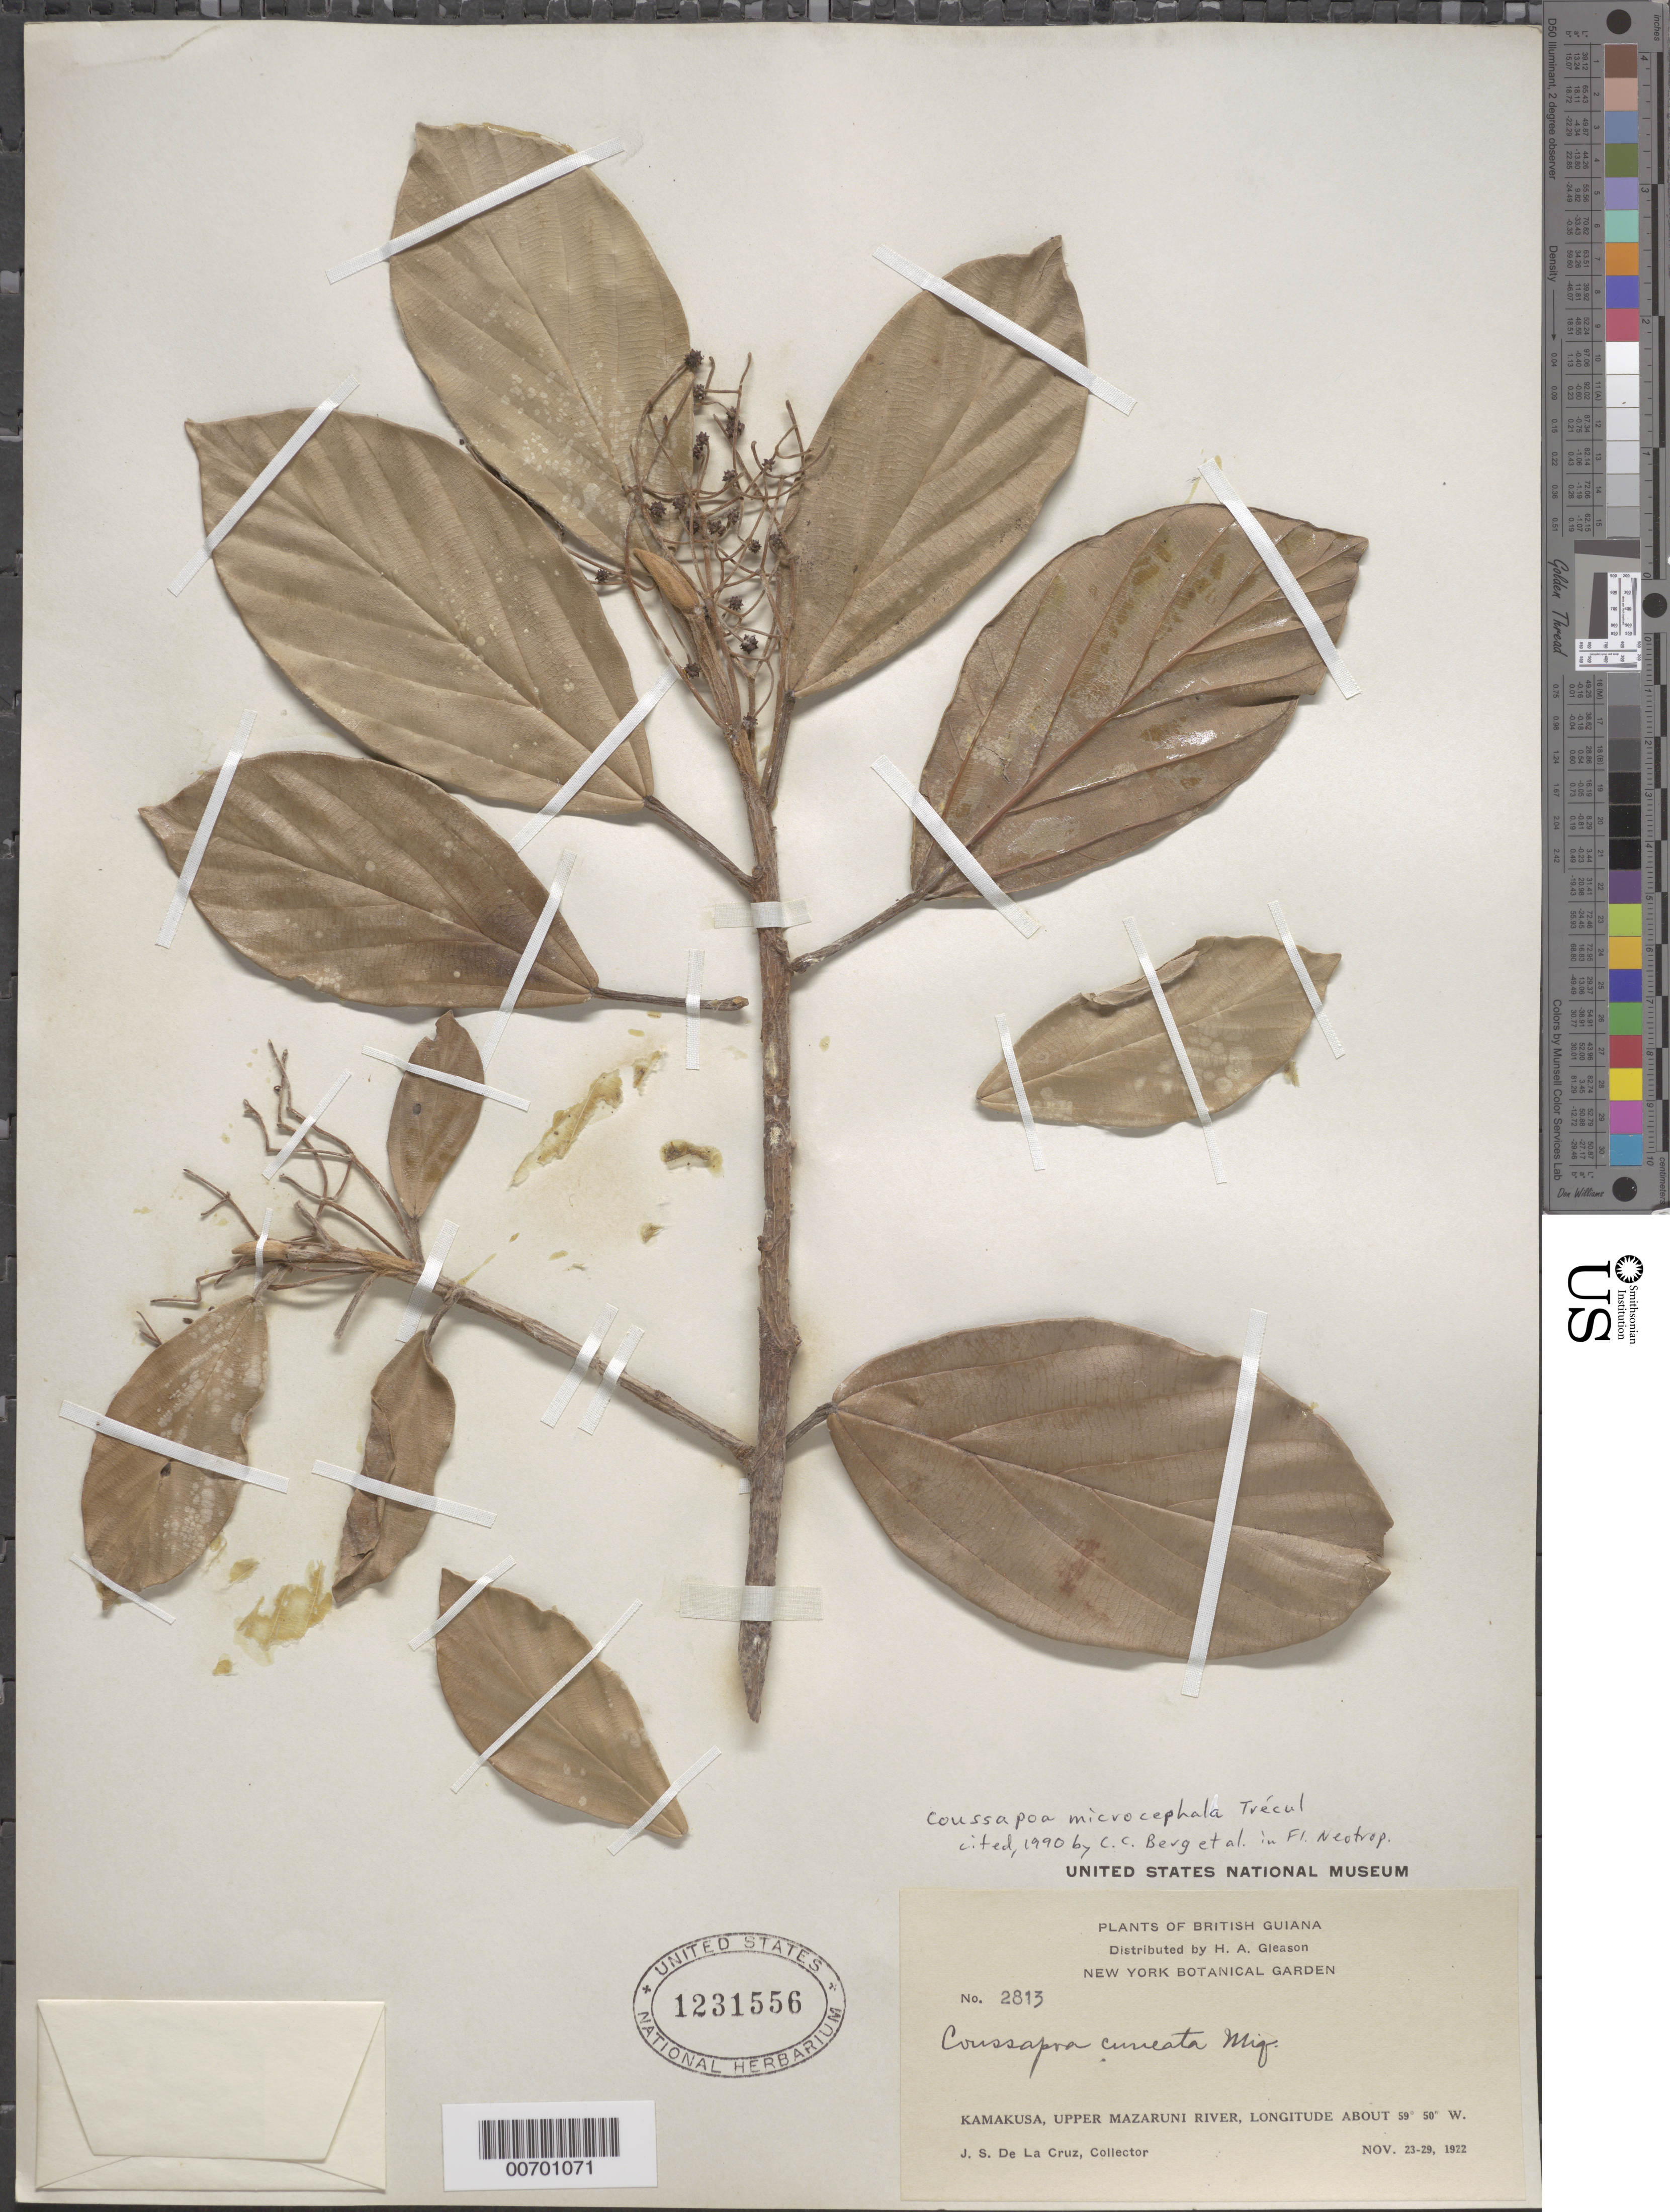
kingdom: Plantae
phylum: Tracheophyta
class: Magnoliopsida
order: Rosales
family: Urticaceae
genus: Coussapoa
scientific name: Coussapoa microcephala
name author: Trécul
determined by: Berg, C. C.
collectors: J. S. de la Cruz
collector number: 2813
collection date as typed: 23-Nov-22 to 29-Nov-22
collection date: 1922-11-23/1922-11-29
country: Guyana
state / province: Cuyuni-Mazaruni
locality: Kamakusa, Upper Mazaruni R.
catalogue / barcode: US 1231556